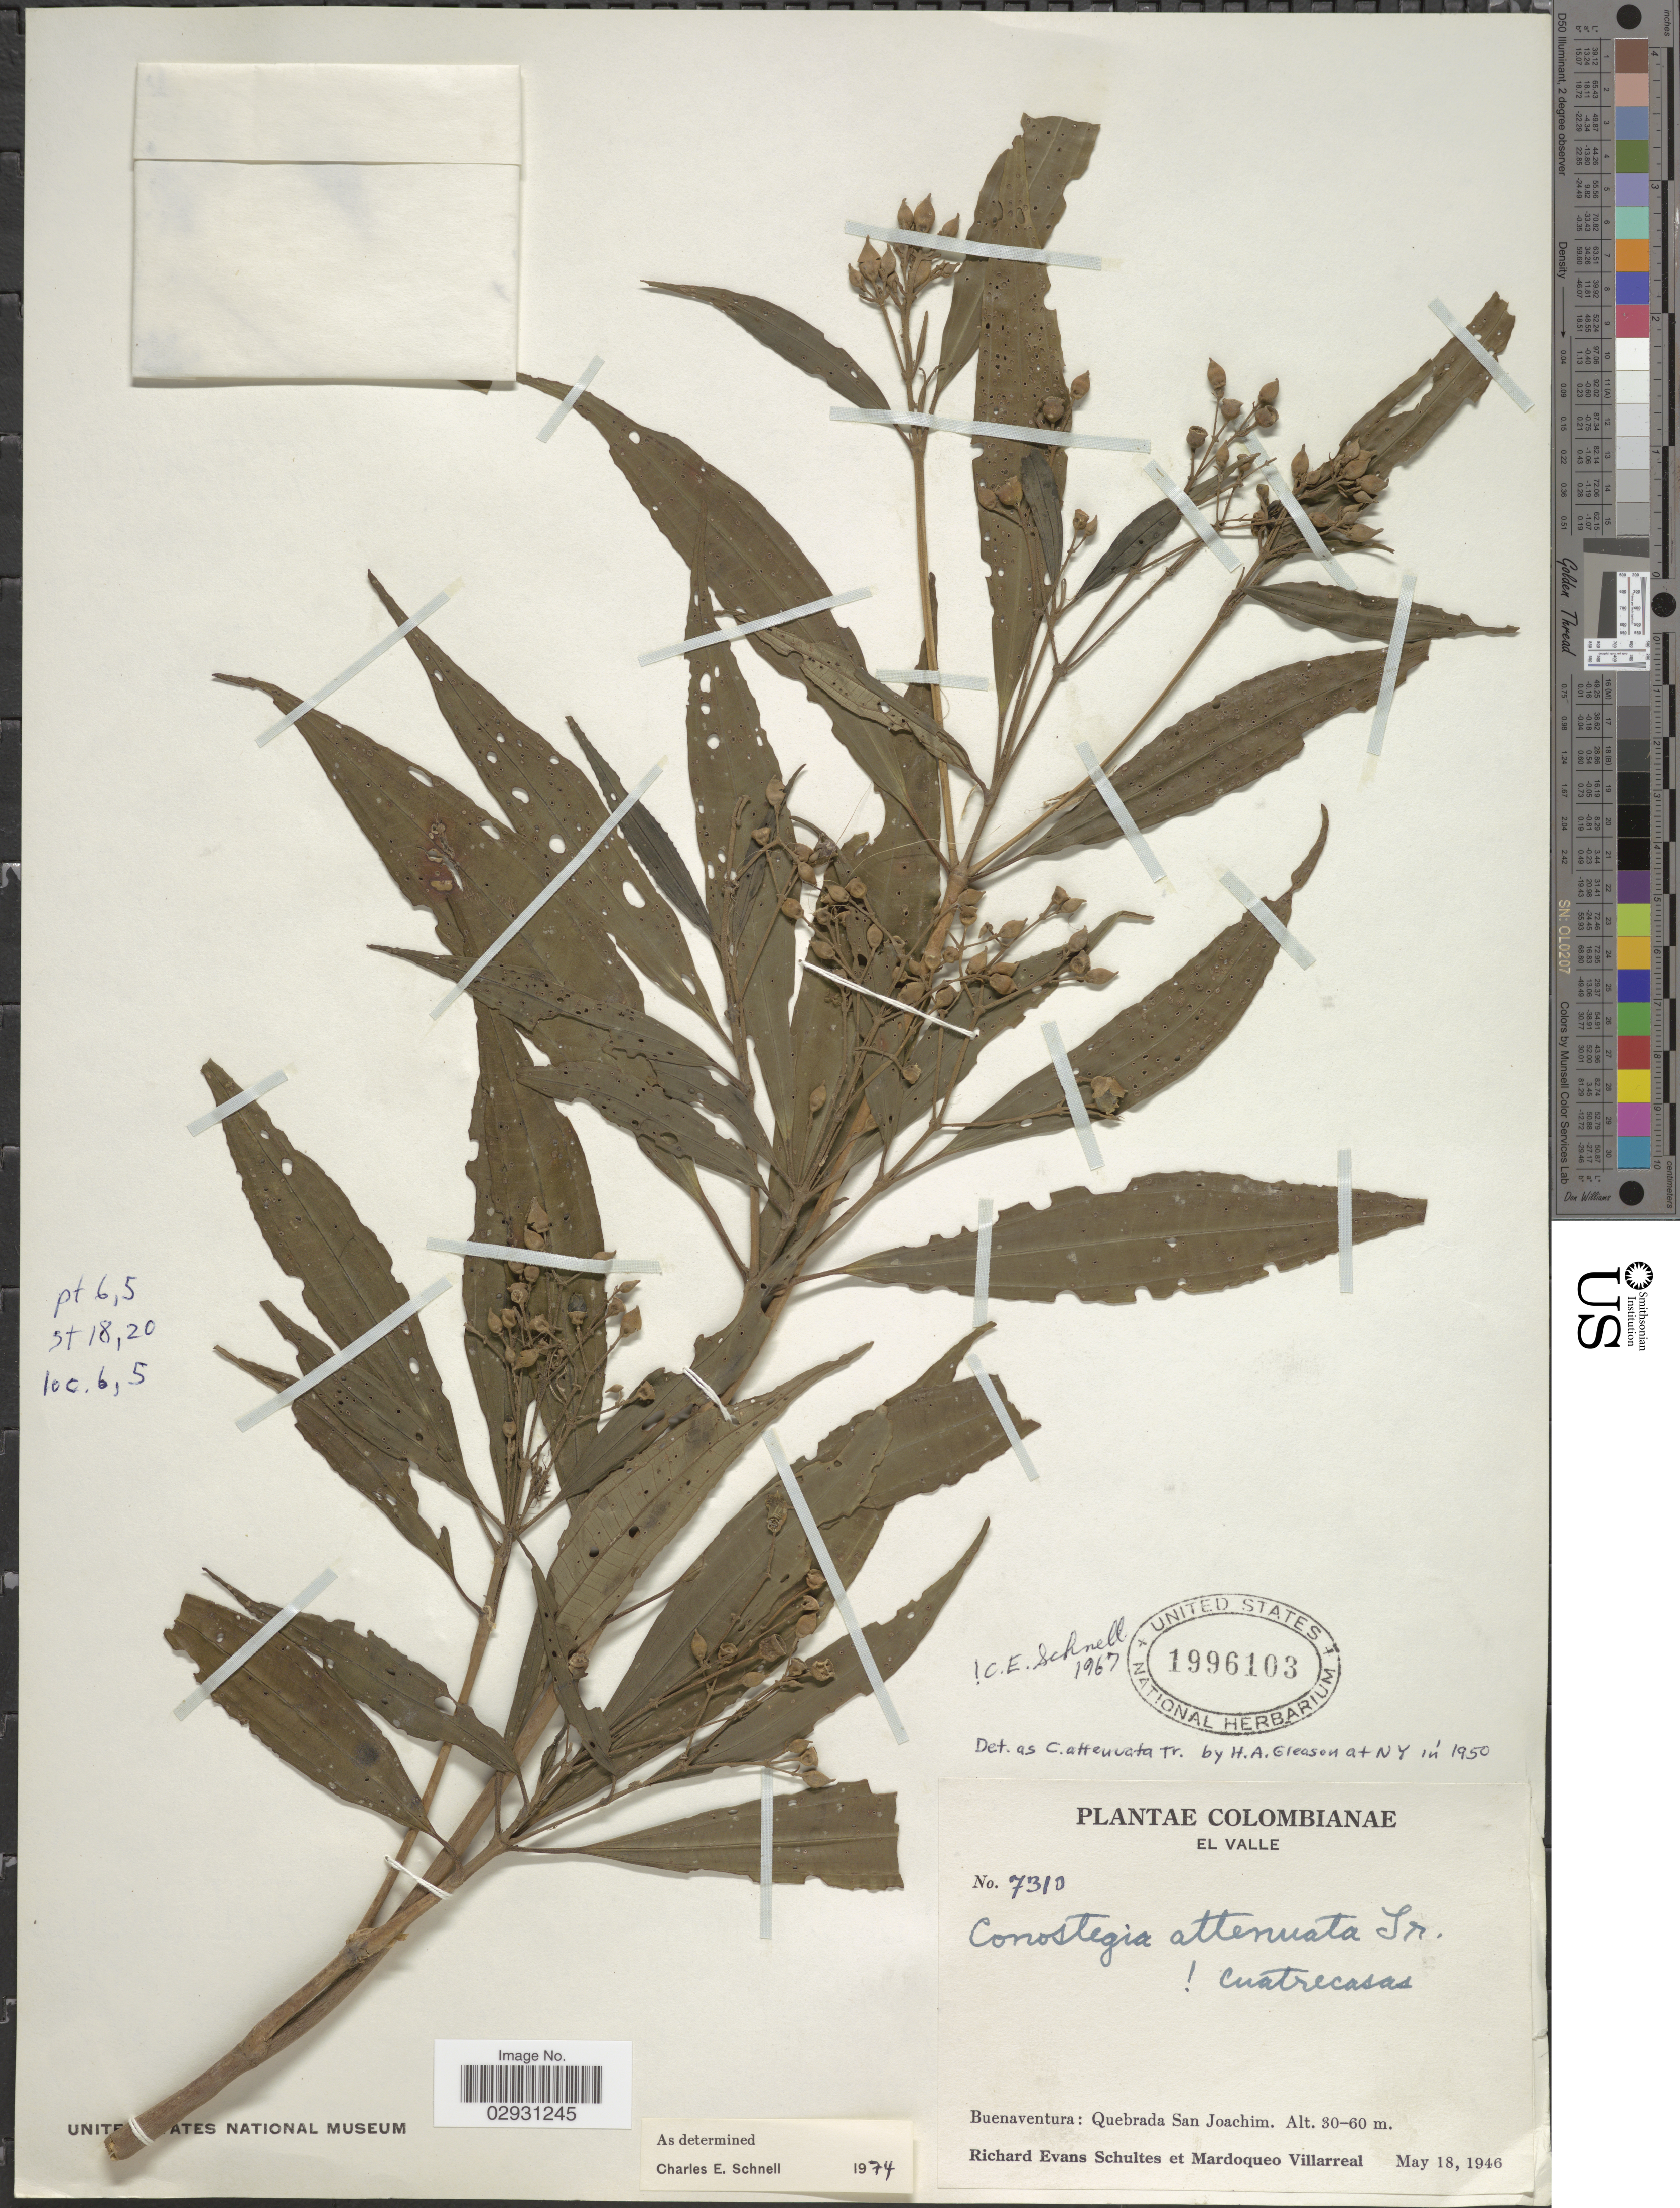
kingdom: Plantae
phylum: Tracheophyta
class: Magnoliopsida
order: Myrtales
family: Melastomataceae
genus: Conostegia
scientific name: Conostegia attenuata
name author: Triana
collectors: R. E. Schultes & M. Villareal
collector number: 7310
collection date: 1946-05-18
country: Colombia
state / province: Valle del Cauca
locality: El Valle. Buenaventura: Quebrada San Joachim.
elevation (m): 30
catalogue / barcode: US 1996103